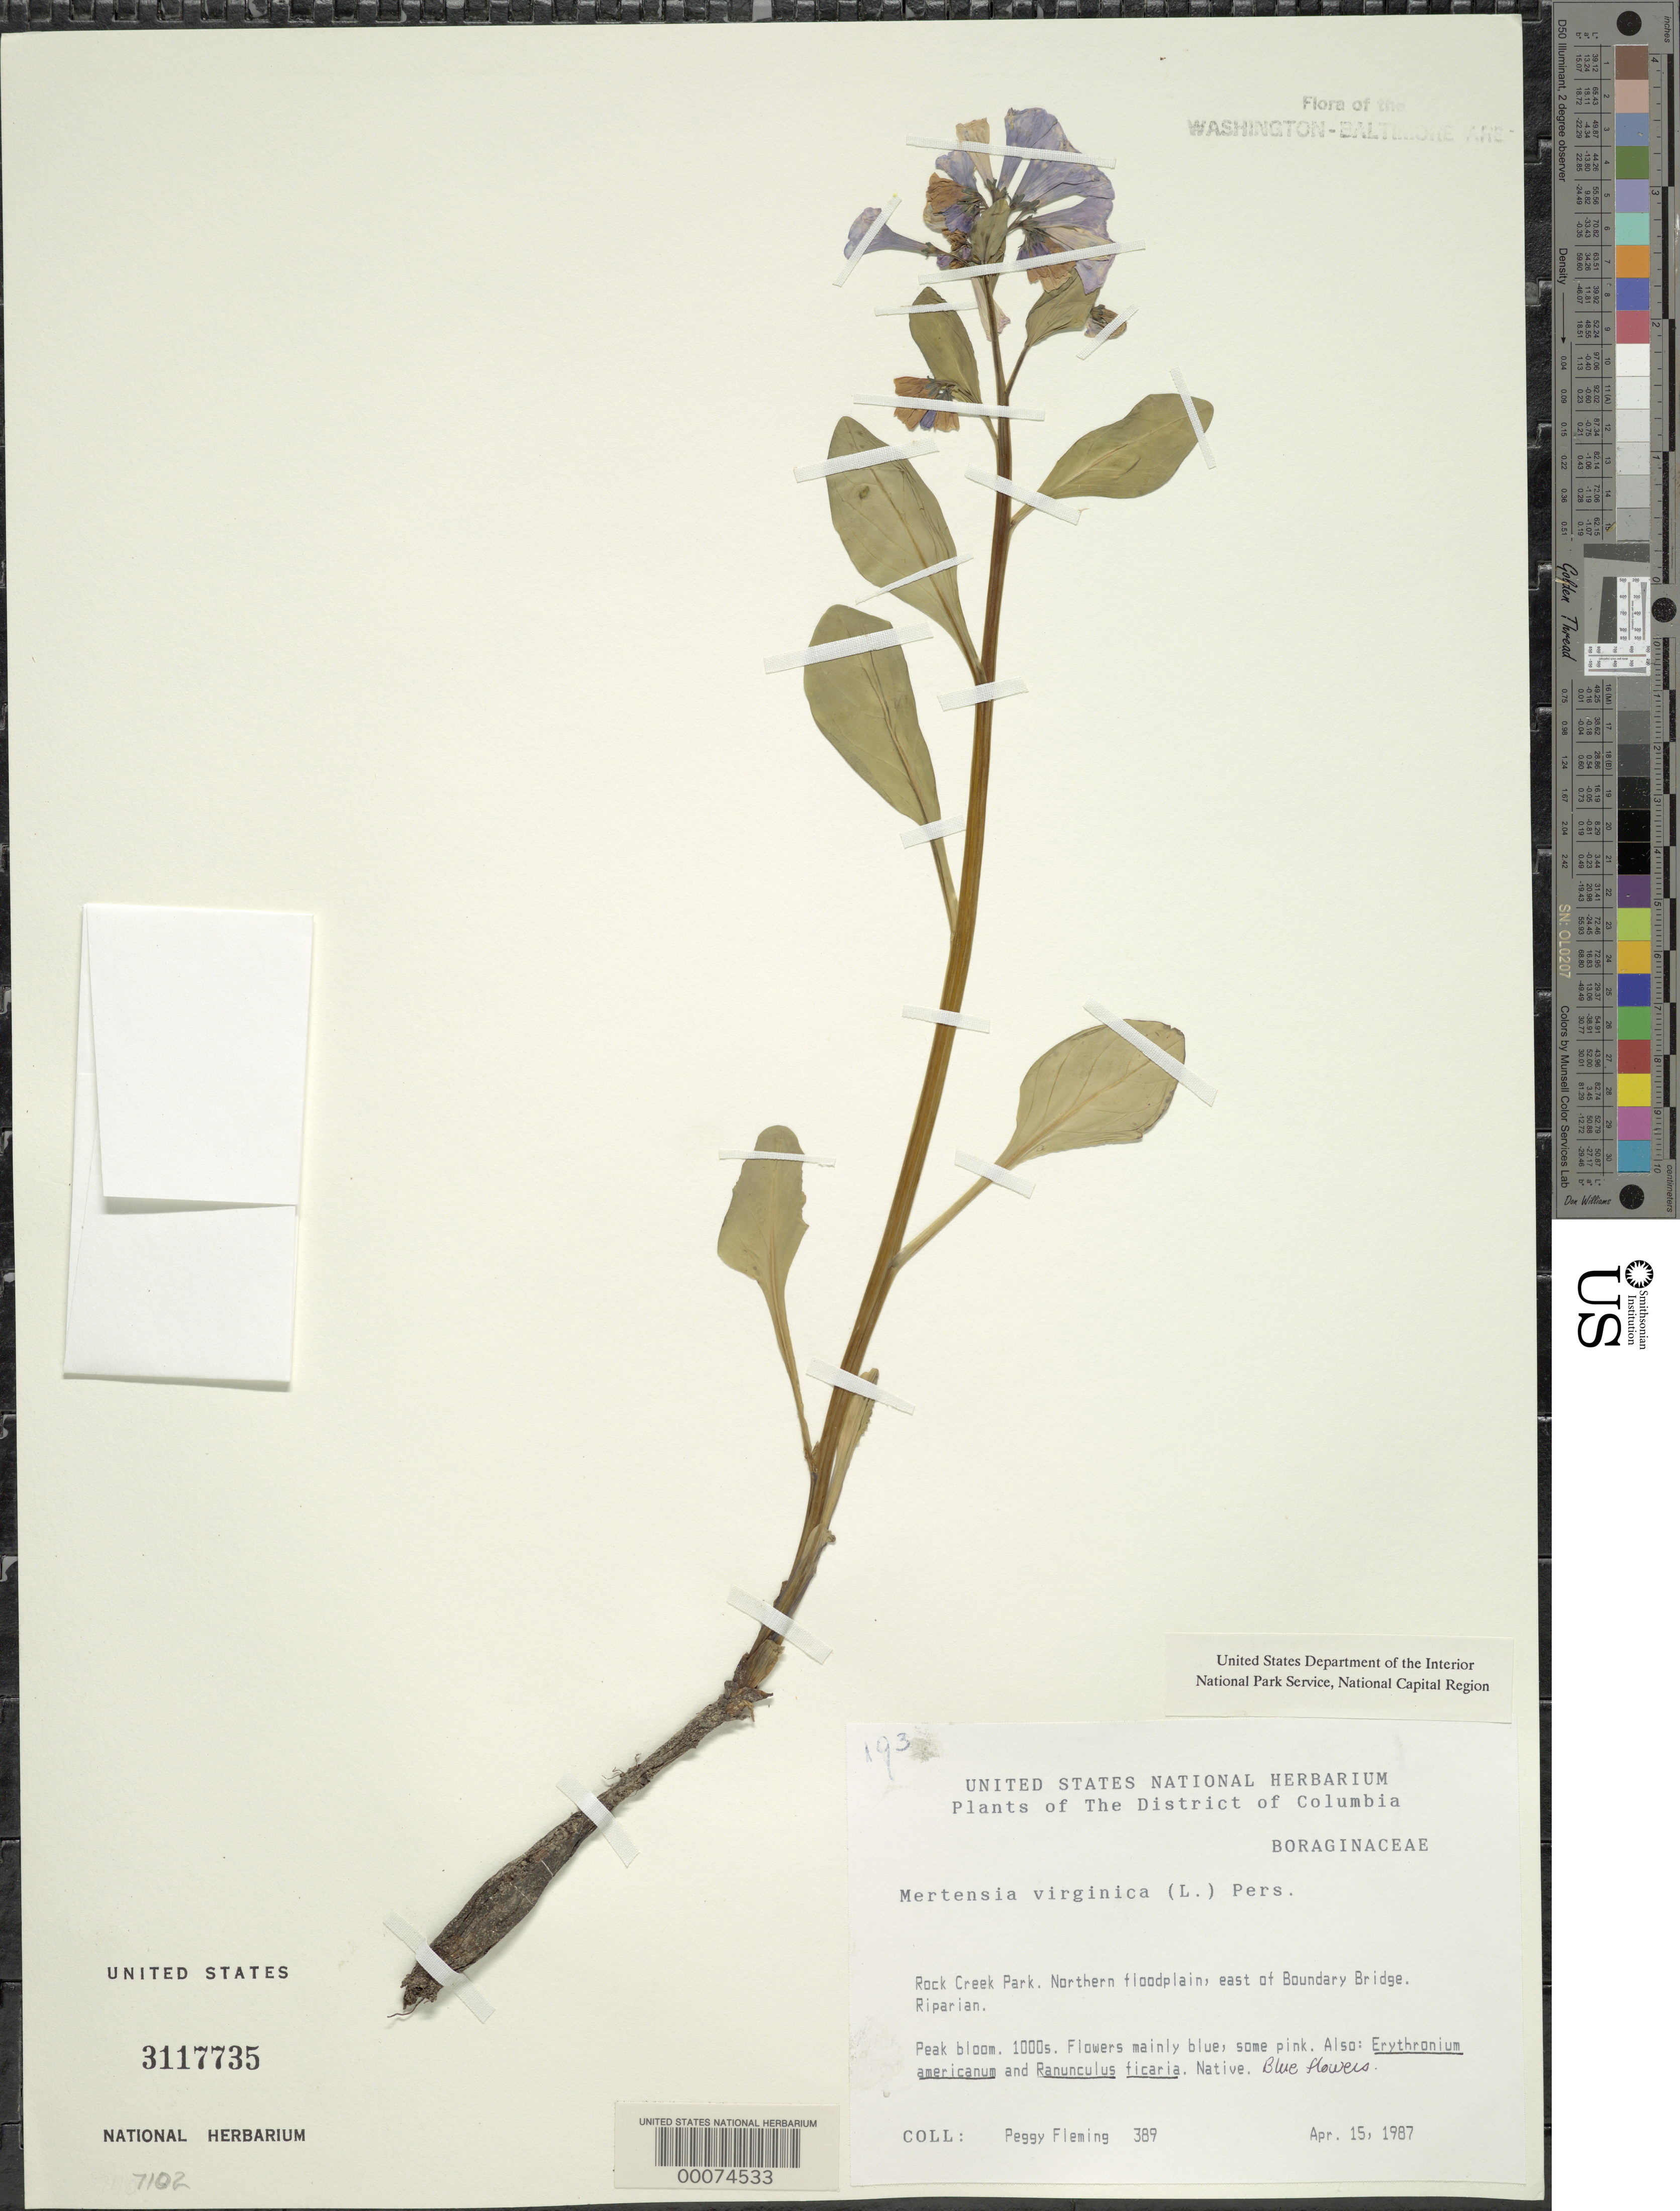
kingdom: Plantae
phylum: Tracheophyta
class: Magnoliopsida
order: Boraginales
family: Boraginaceae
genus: Mertensia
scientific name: Mertensia virginica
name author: (L.) Pers. ex Link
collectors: P. Fleming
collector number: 389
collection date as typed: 15 Apr 1987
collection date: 1987-04-15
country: United States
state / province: District of Columbia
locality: Rock Creek Park. Northern floodplain, east of Boundary Bridge. Rock Creek Park & vicinity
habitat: Riparian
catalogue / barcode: US 3117735